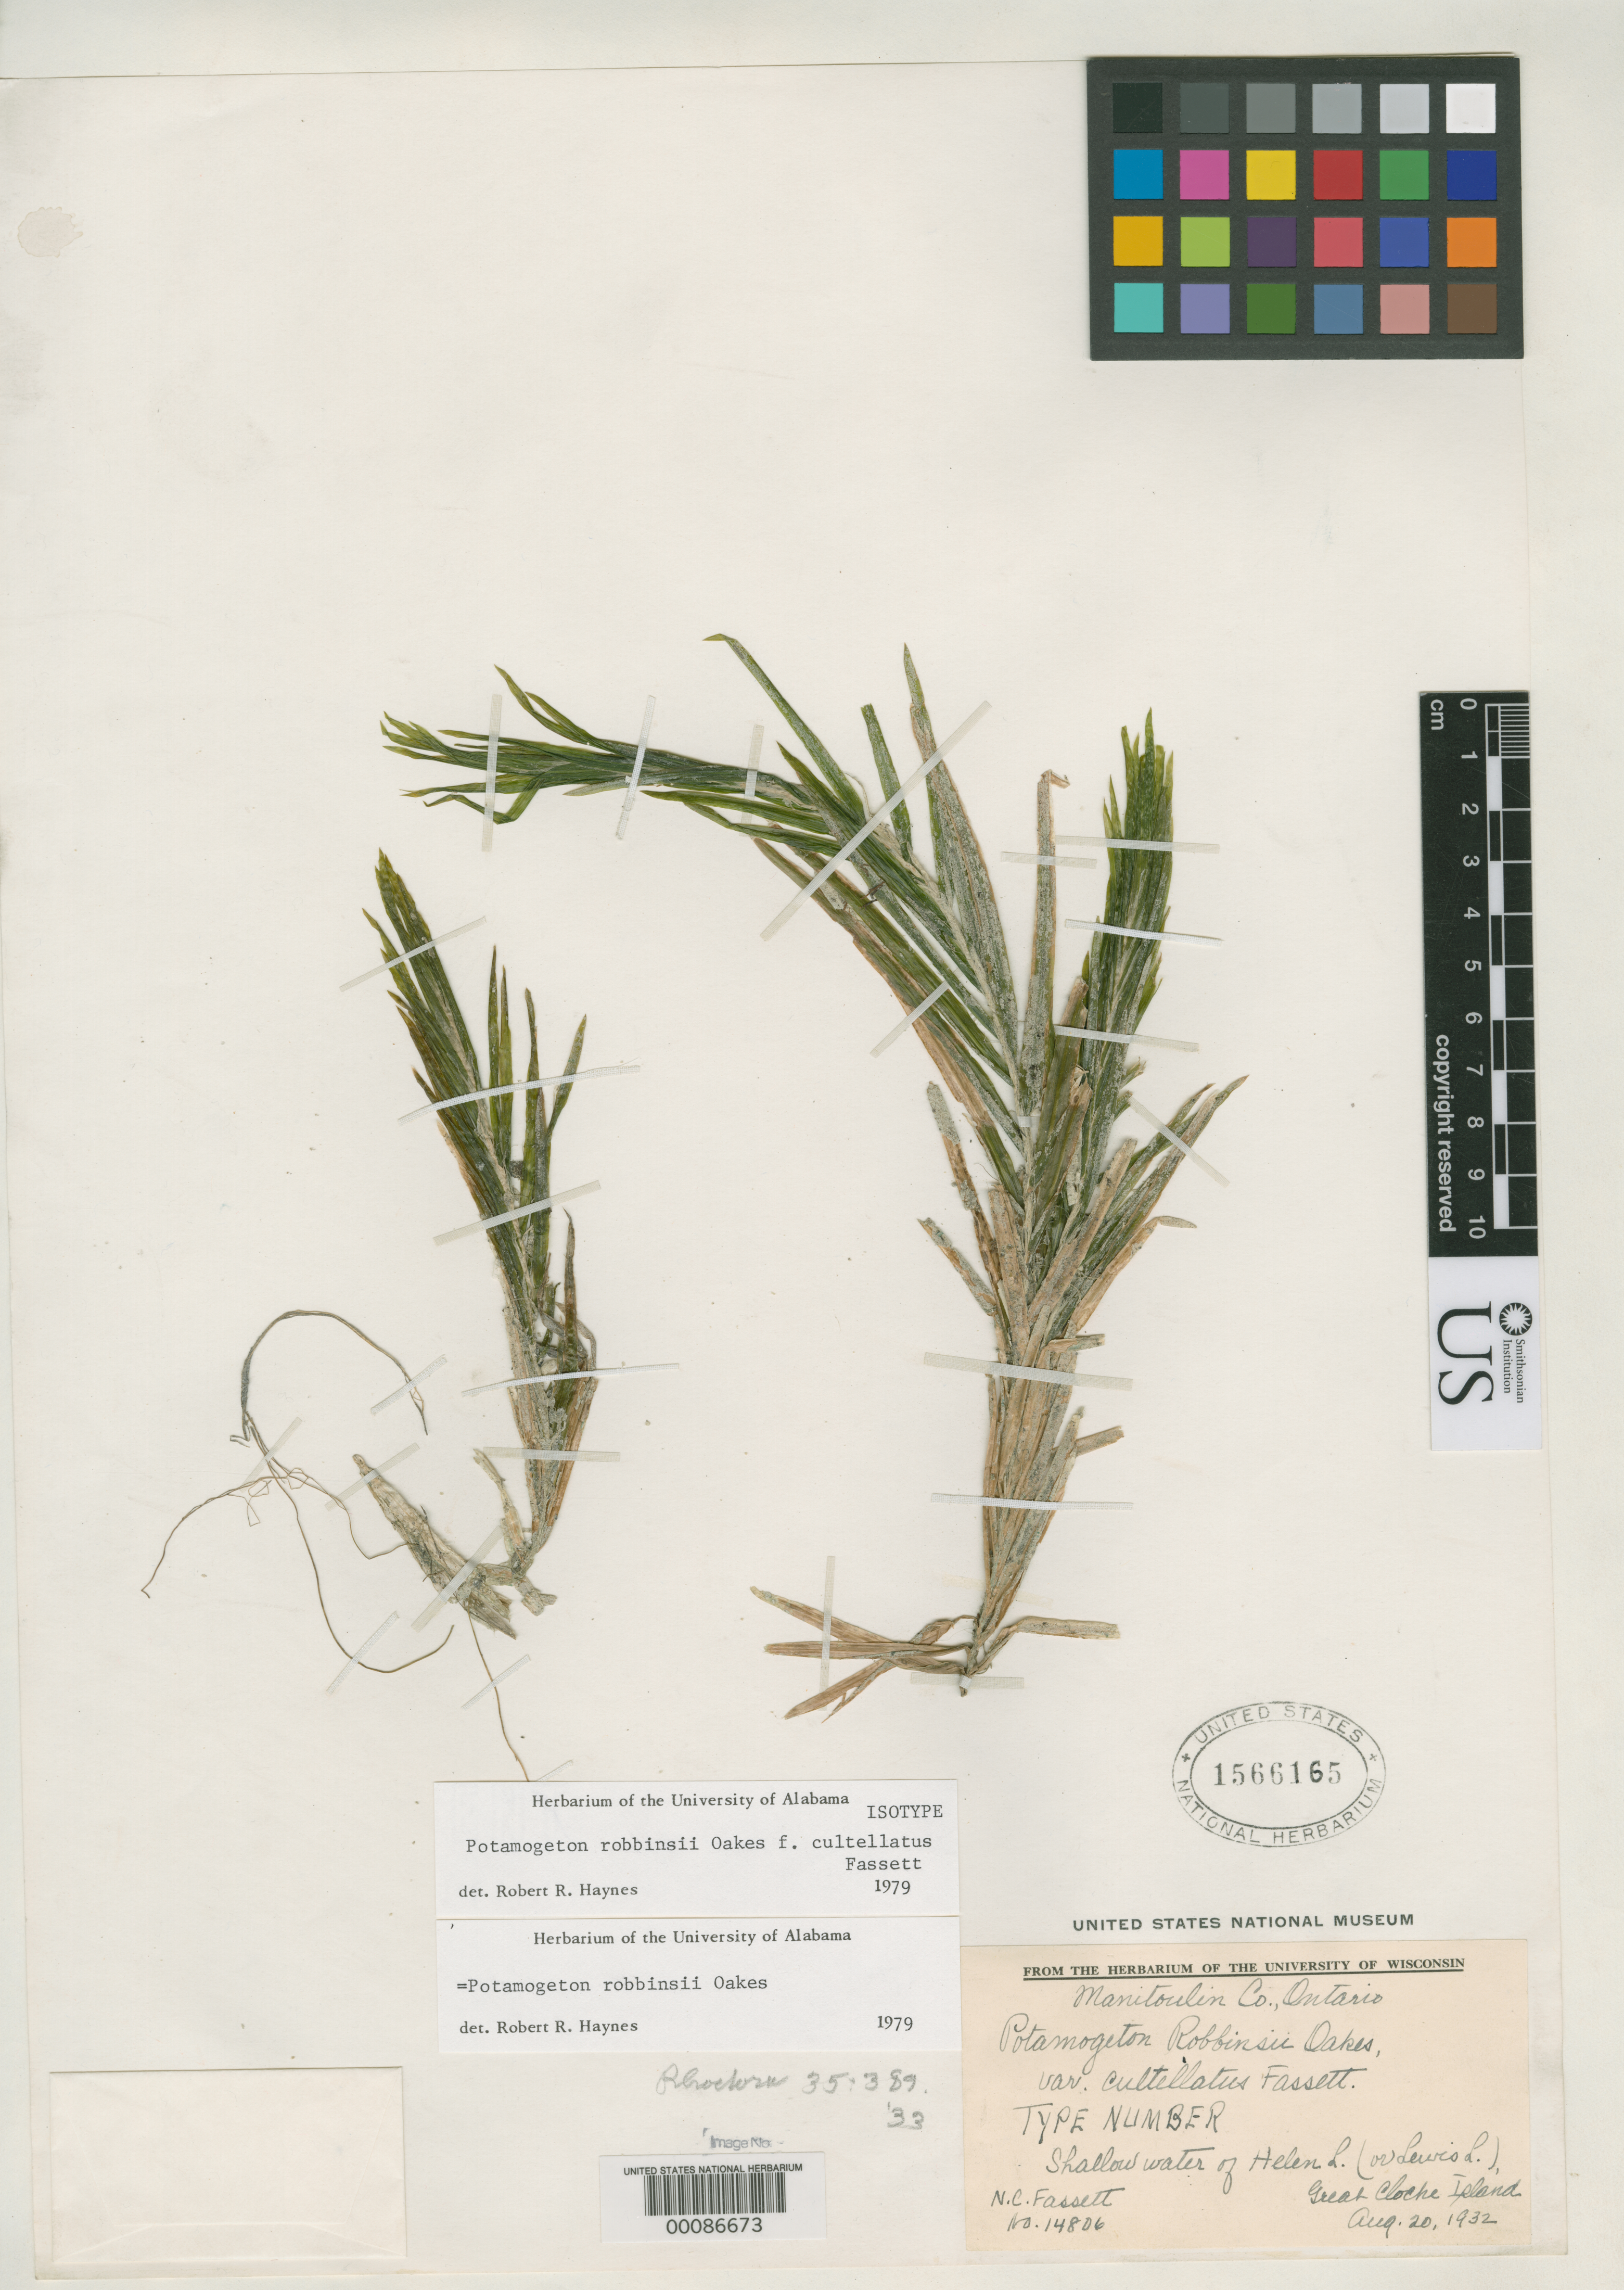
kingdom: Plantae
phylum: Tracheophyta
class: Liliopsida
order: Alismatales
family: Potamogetonaceae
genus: Potamogeton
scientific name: Potamogeton robbinsii f. cultellatus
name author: Fassett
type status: Isotype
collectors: N. C. Fassett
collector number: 14806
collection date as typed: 20 Aug 1932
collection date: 1932-08-20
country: Canada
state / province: Ontario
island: Great Cloche Island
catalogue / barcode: US 1566165